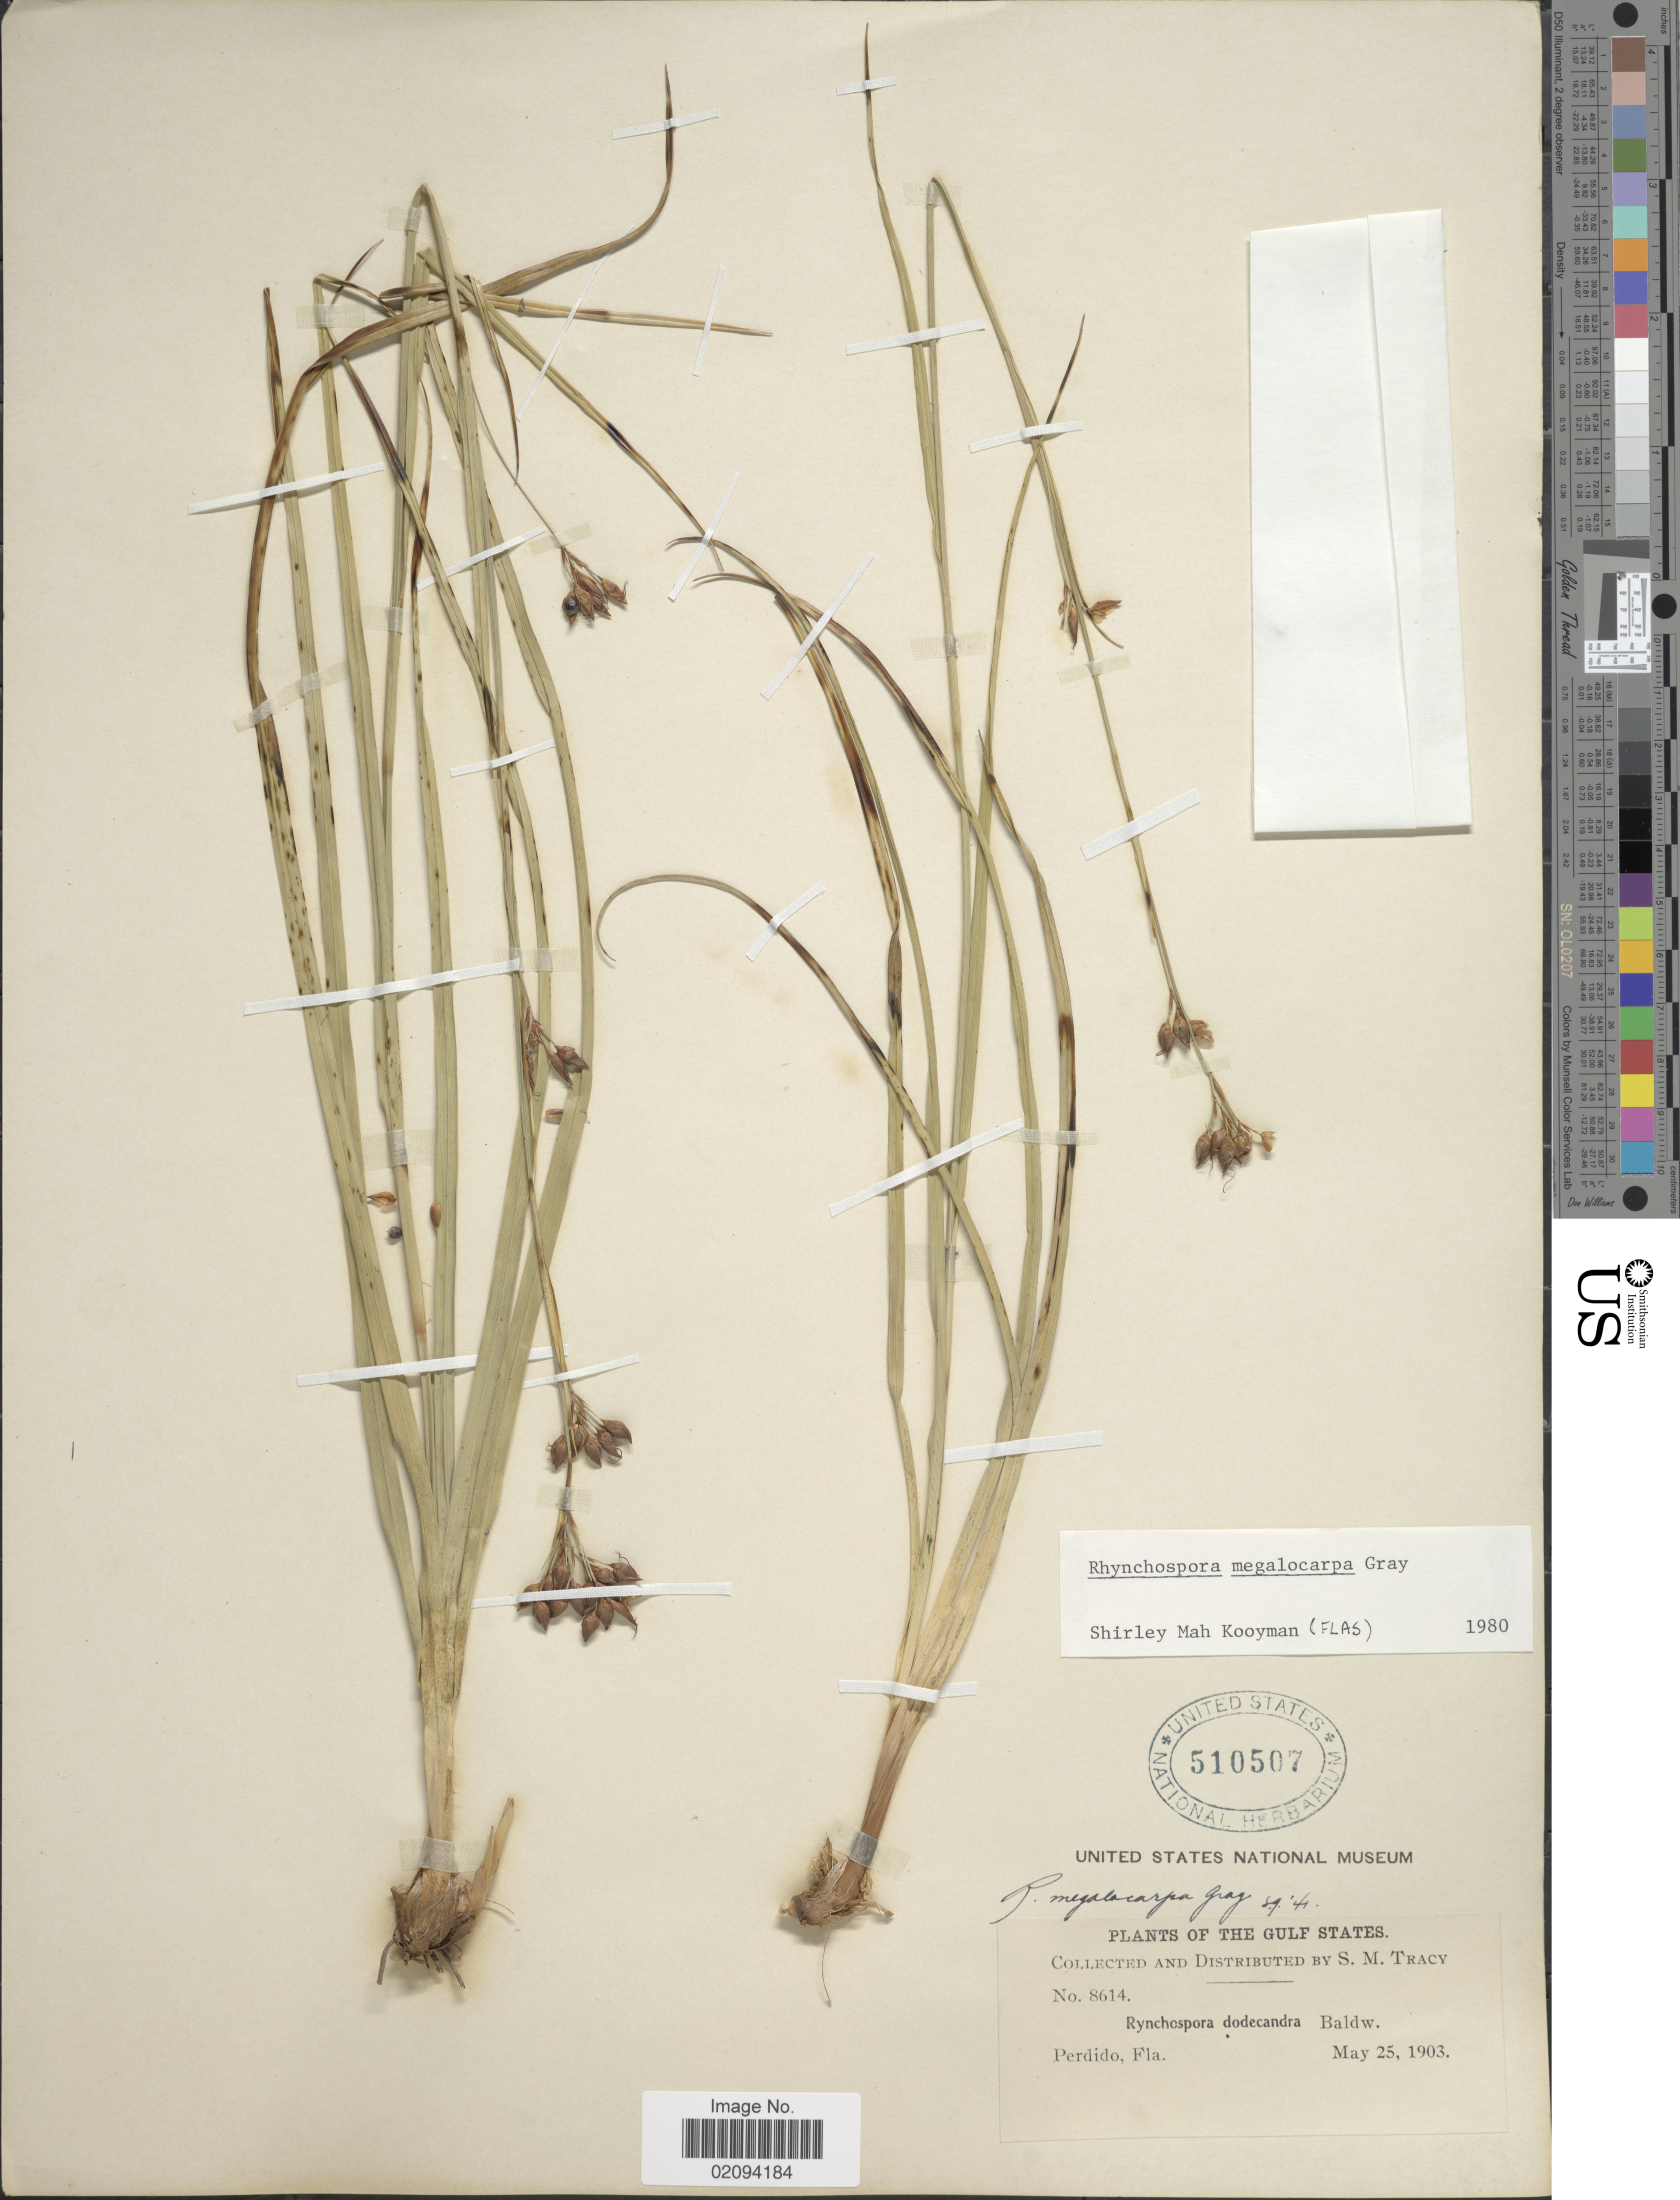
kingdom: Plantae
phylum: Tracheophyta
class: Liliopsida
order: Poales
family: Cyperaceae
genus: Rhynchospora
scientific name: Rhynchospora megalocarpa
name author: A. Gray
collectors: S. M. Tracy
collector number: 8614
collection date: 1903-05-25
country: United States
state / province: Florida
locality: Gulf States, Perdido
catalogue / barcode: US 510507